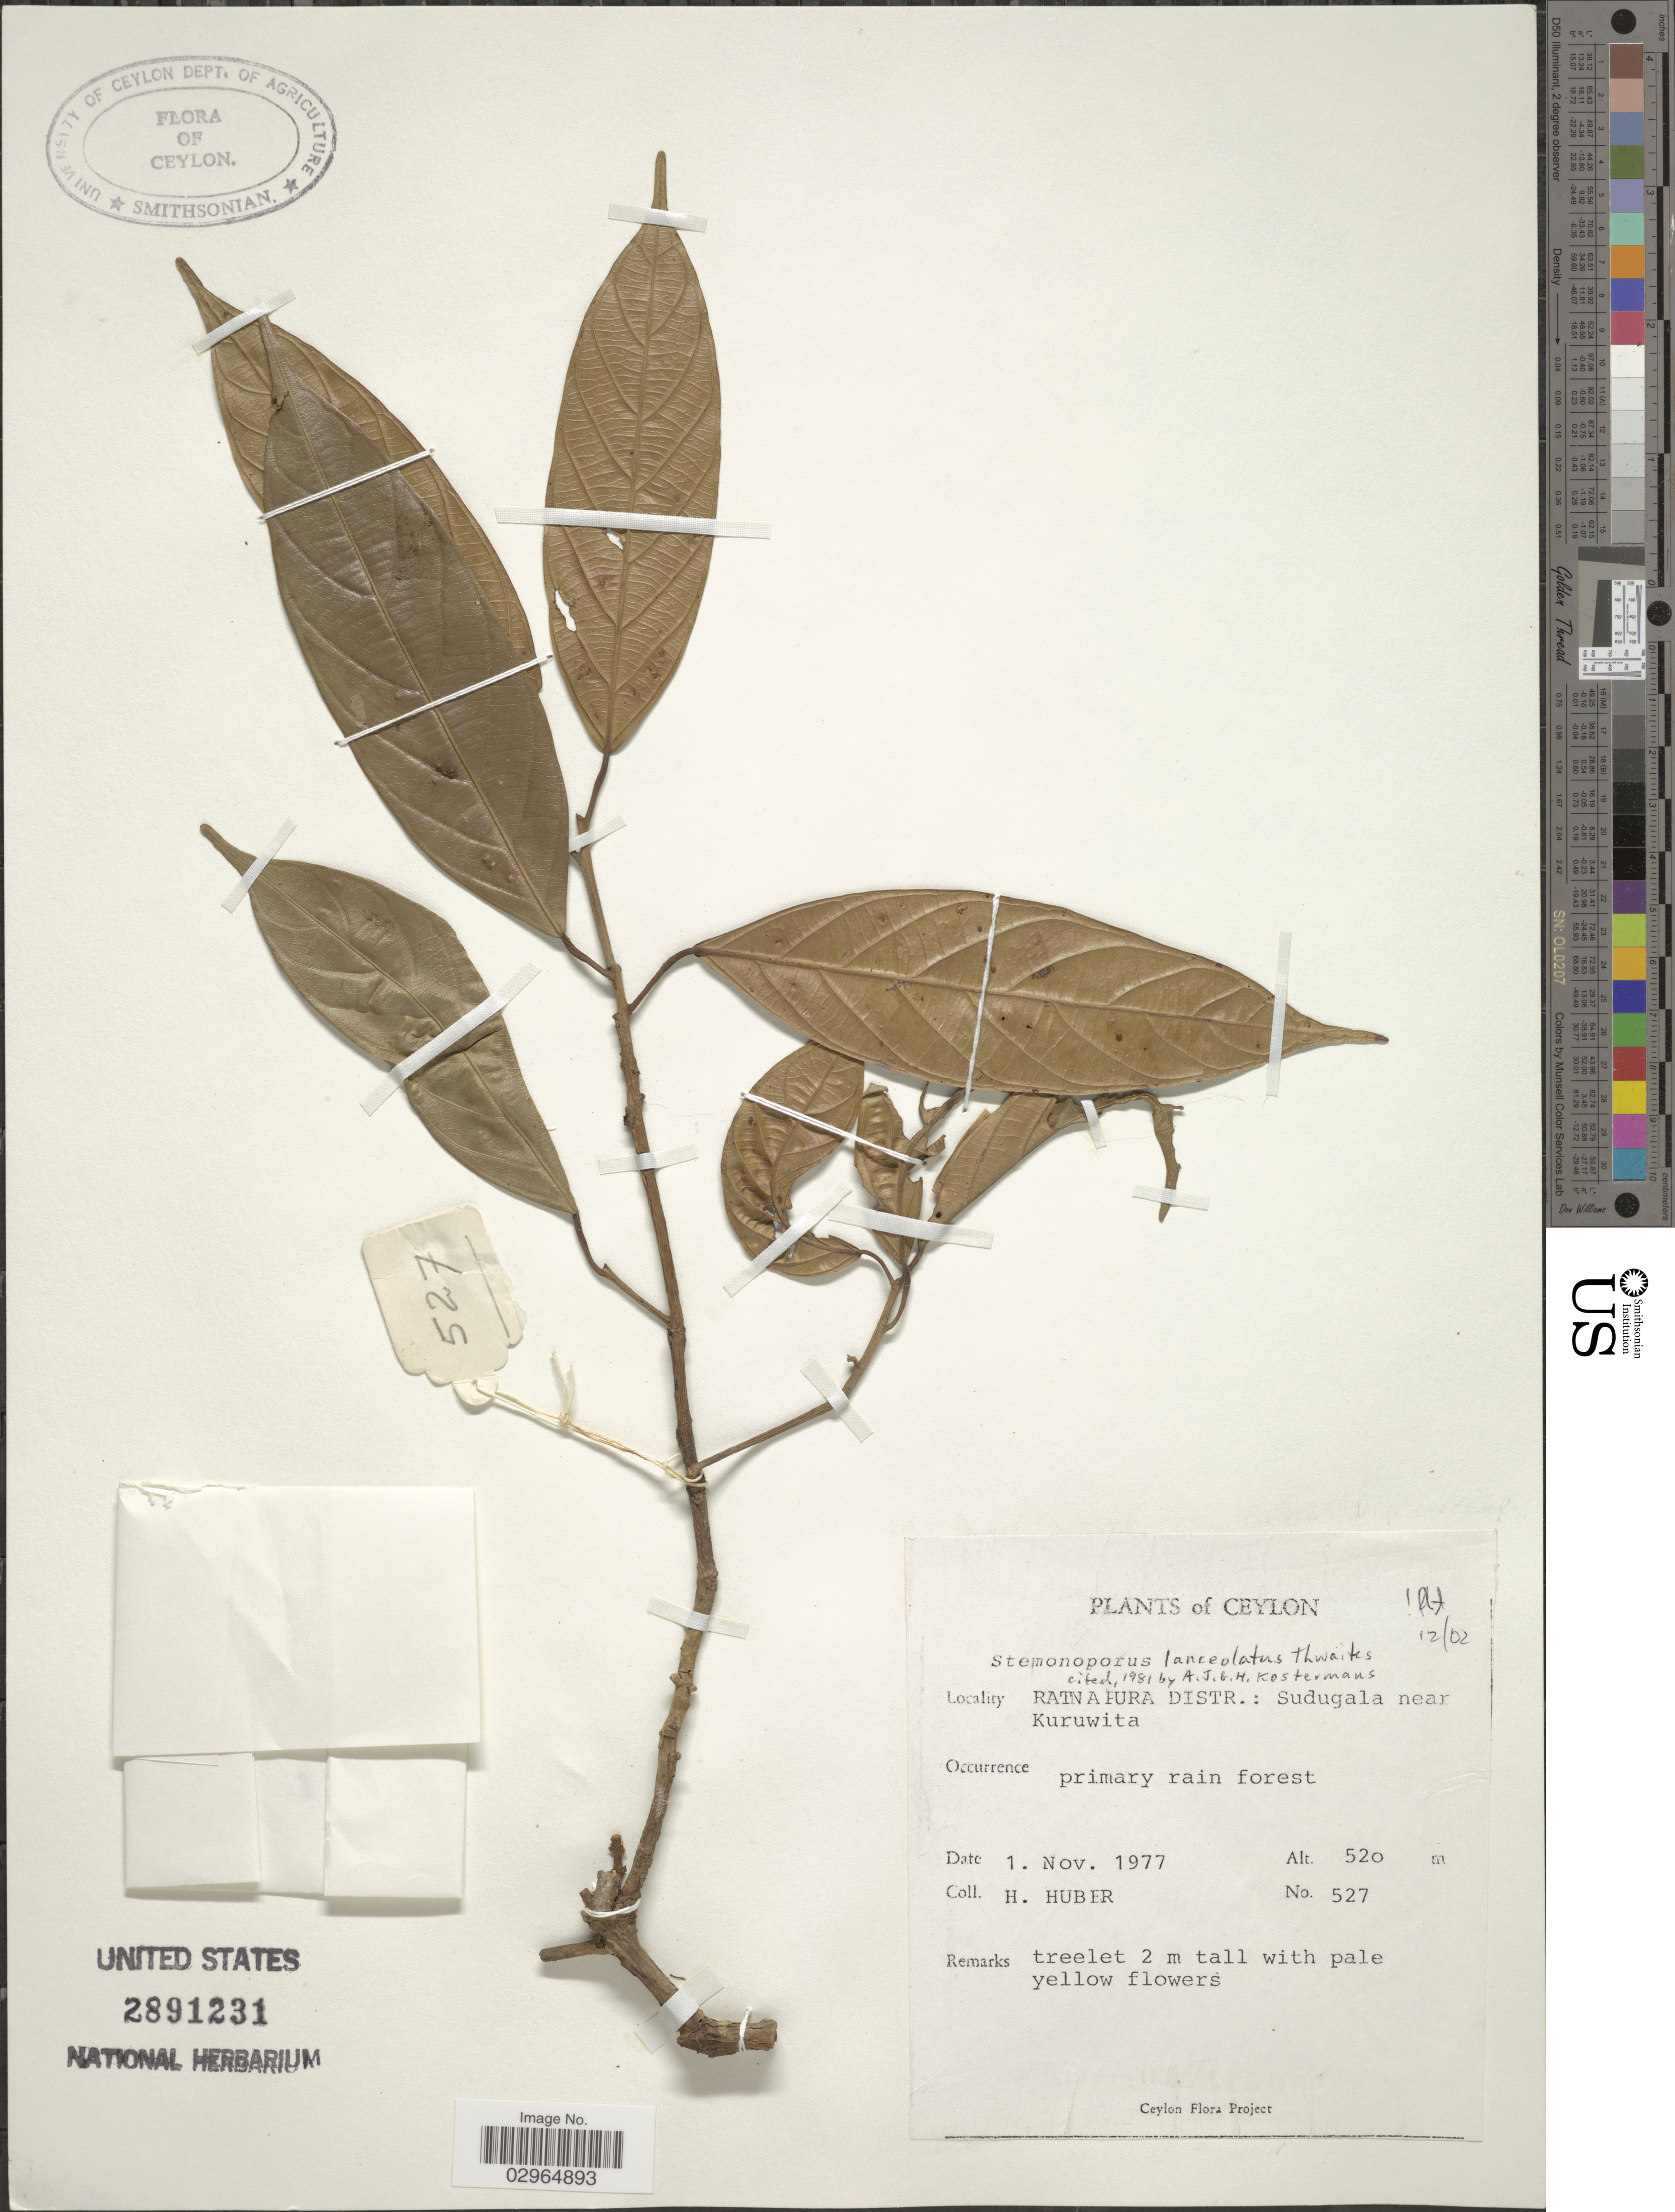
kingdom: Plantae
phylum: Tracheophyta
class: Magnoliopsida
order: Malvales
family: Dipterocarpaceae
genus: Stemonoporus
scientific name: Stemonoporus lanceolatus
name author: Thwaites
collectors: H. Huber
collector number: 527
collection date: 1977-10-01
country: Sri Lanka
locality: Ceylon. Ratnapura Distr.: Sudugala near Kuruwita.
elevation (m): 520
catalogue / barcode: US 2891231